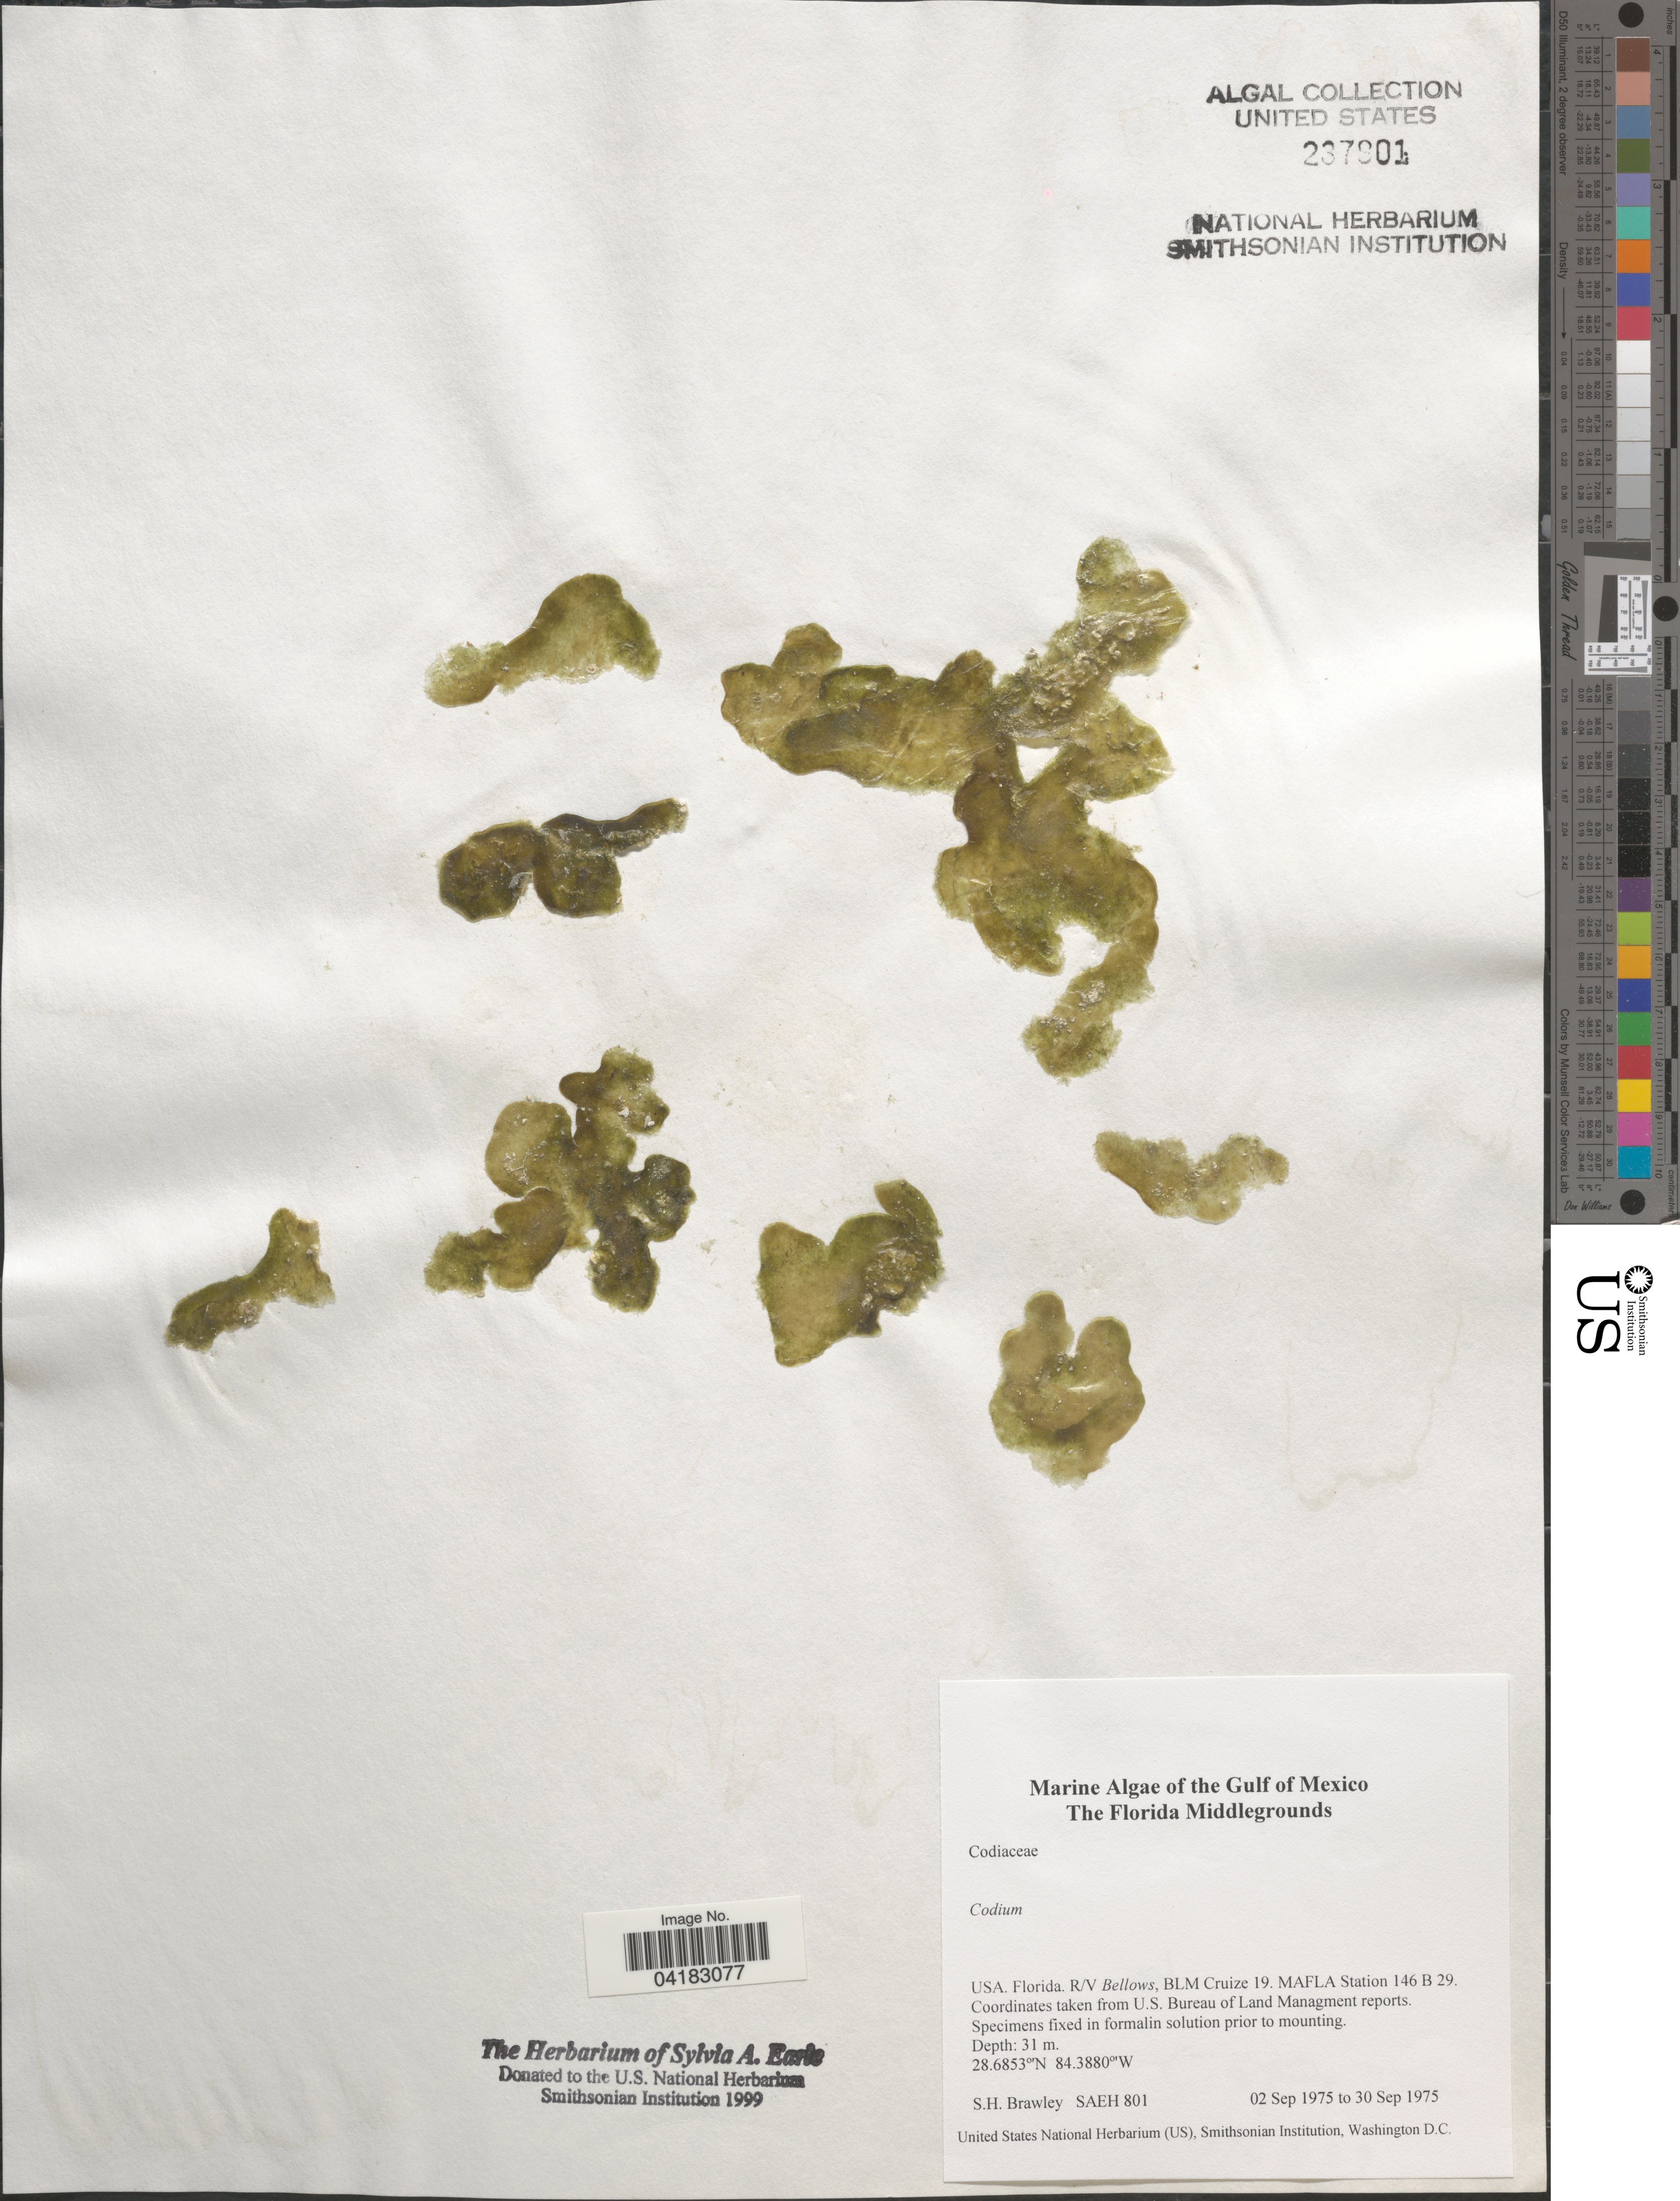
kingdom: Plantae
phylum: Chlorophyta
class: Ulvophyceae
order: Bryopsidales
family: Codiaceae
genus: Codium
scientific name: Codium sp.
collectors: S. Brawley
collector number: SAEH801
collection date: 1975-09-02/1975-09-30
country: United States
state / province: Florida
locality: Gulf of Mexico. The Florida Middlegrounds. R/V Bellows, BLM Cruize 19. MAFLA Station 146 B 29.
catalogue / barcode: US 237901